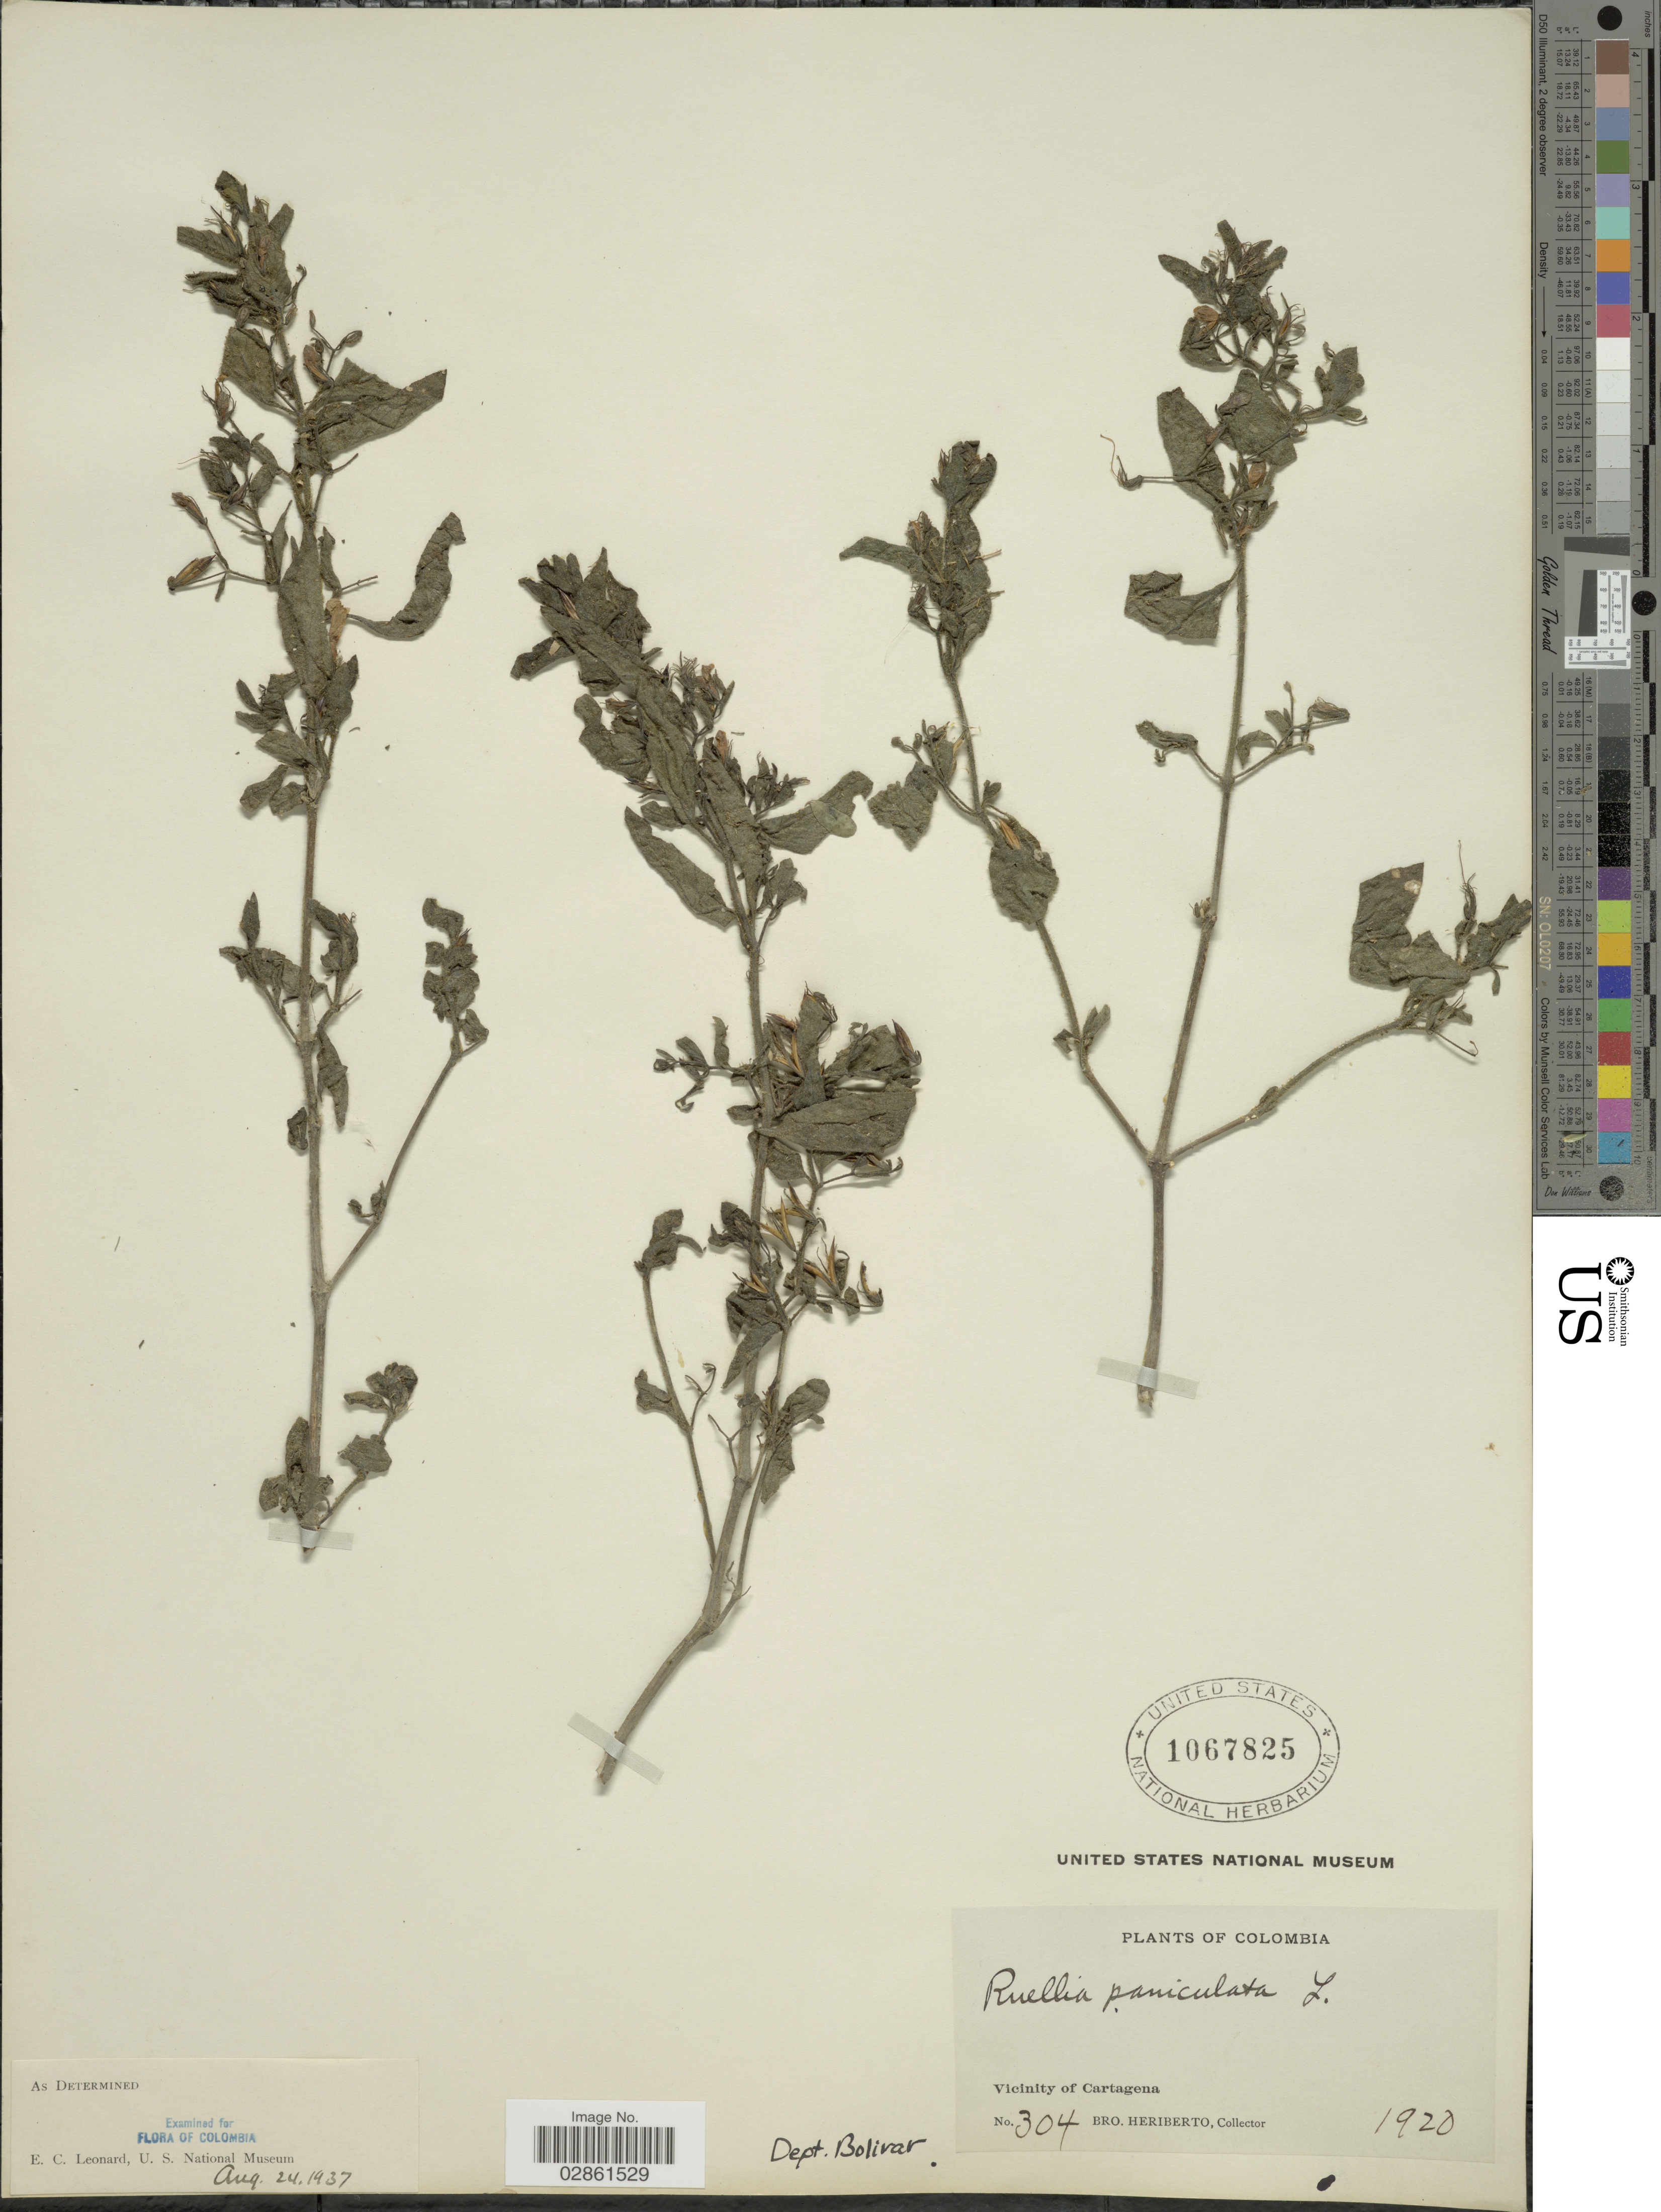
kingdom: Plantae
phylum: Tracheophyta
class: Magnoliopsida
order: Lamiales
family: Acanthaceae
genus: Ruellia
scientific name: Ruellia paniculata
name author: L.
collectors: B. Heriberto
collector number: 304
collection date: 1920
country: Colombia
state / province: Bolívar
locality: Dept. Bolivar. Vicinity of Cartagena.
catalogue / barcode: US 1067825